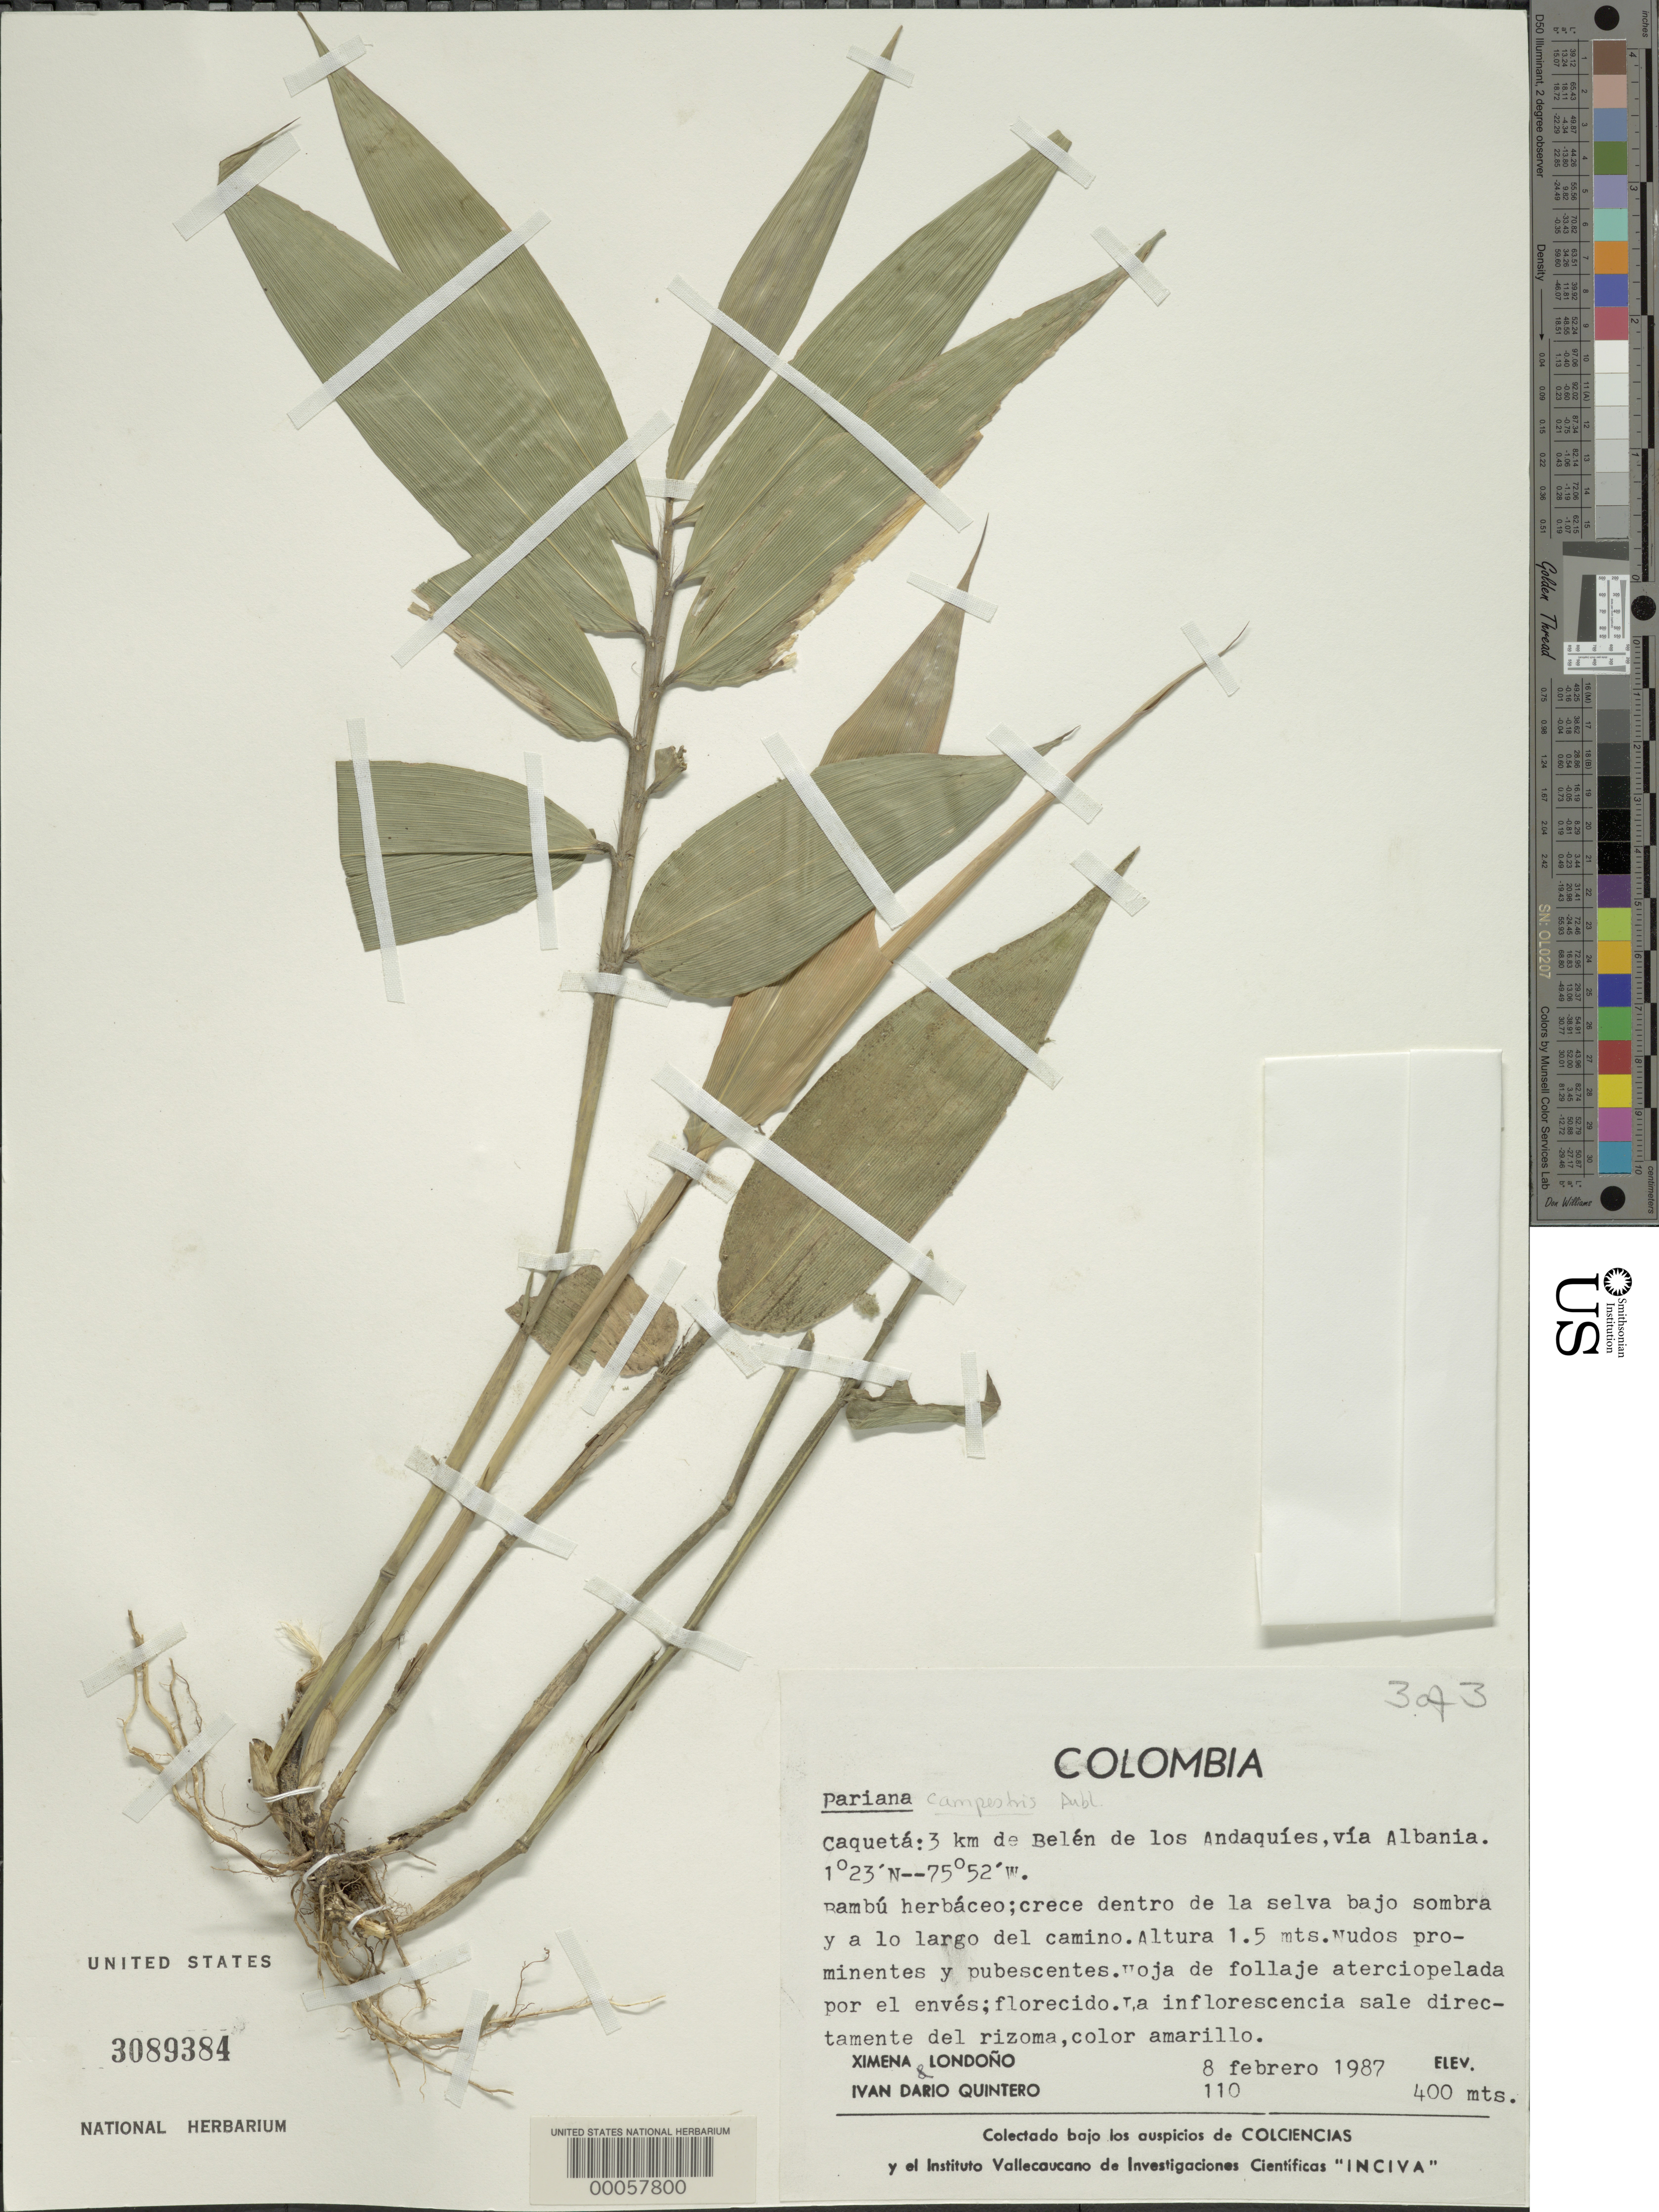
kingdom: Plantae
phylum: Tracheophyta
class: Liliopsida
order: Poales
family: Poaceae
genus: Pariana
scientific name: Pariana sp.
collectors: X. Londoño & I. Quintero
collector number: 110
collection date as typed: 08 Feb 1987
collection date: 1987-02-08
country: Colombia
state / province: Caquetá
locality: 3 km from Belem de los Andaquies, Albania Road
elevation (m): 400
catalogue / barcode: US 3089384